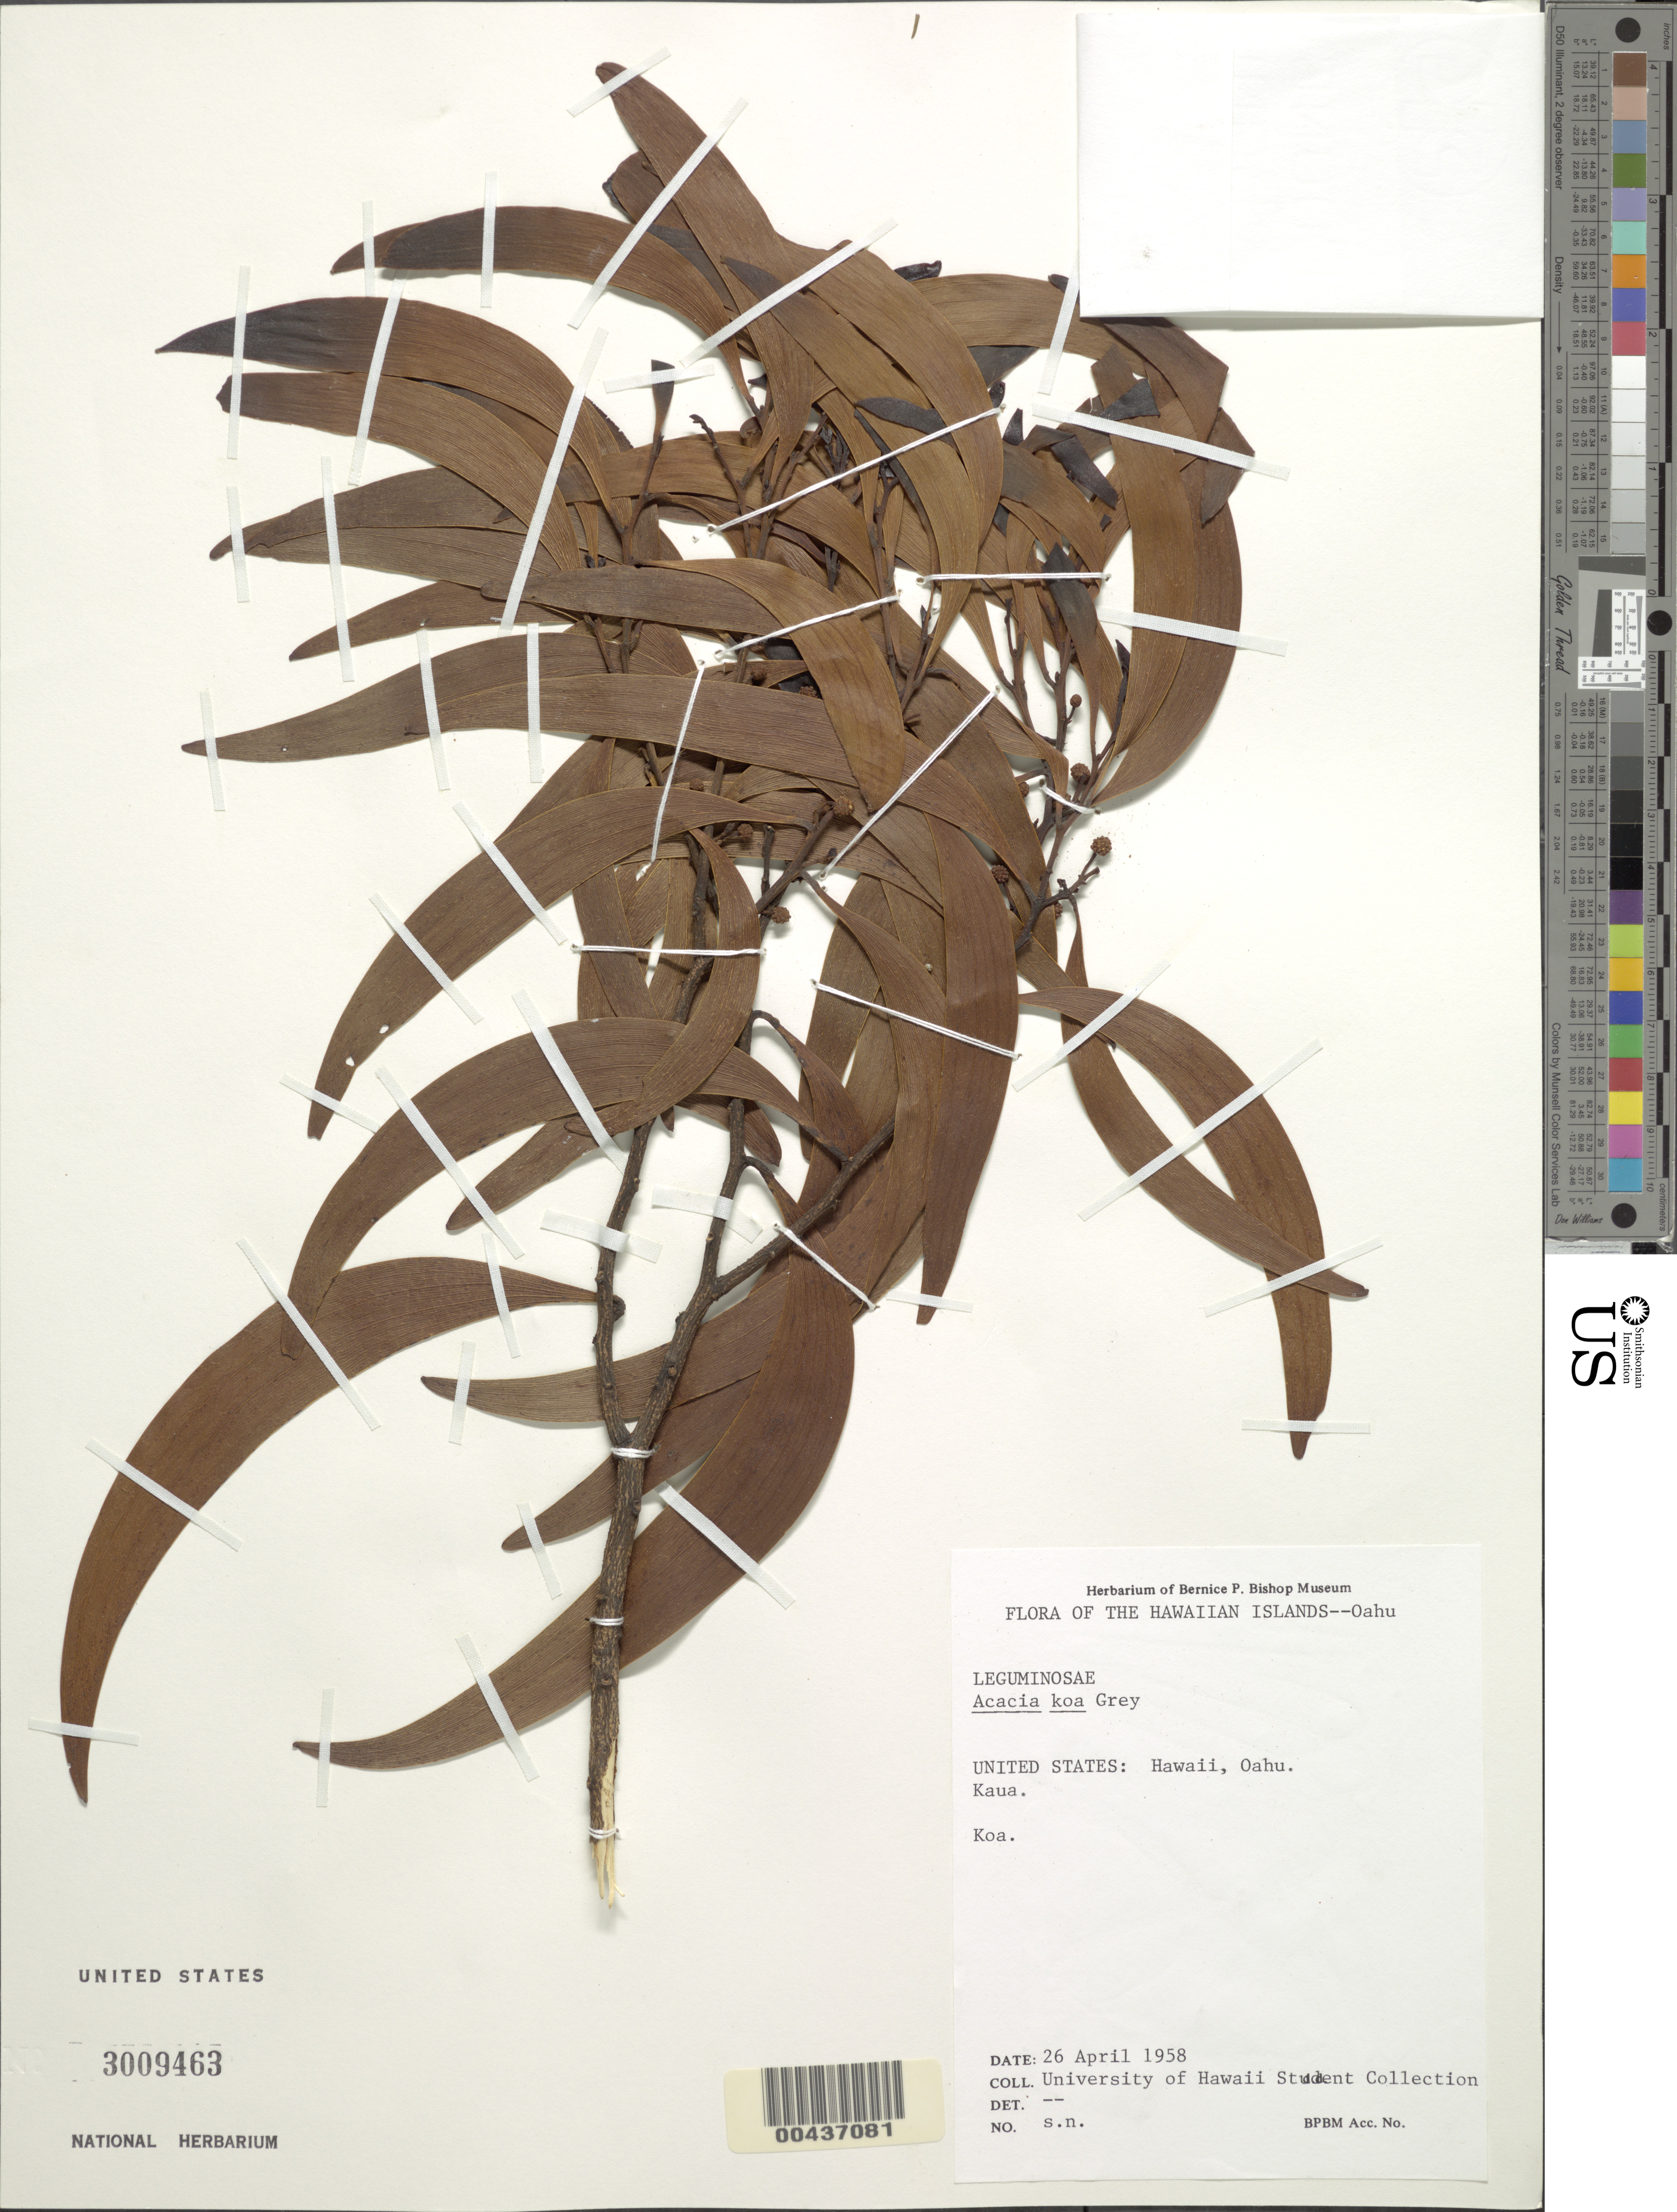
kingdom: Plantae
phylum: Tracheophyta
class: Magnoliopsida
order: Fabales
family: Fabaceae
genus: Acacia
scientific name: Acacia koa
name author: A. Gray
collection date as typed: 26 Apr 1958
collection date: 1958-04-26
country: United States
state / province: Hawaii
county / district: Honolulu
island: Oahu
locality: Kaua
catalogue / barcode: US 3009463